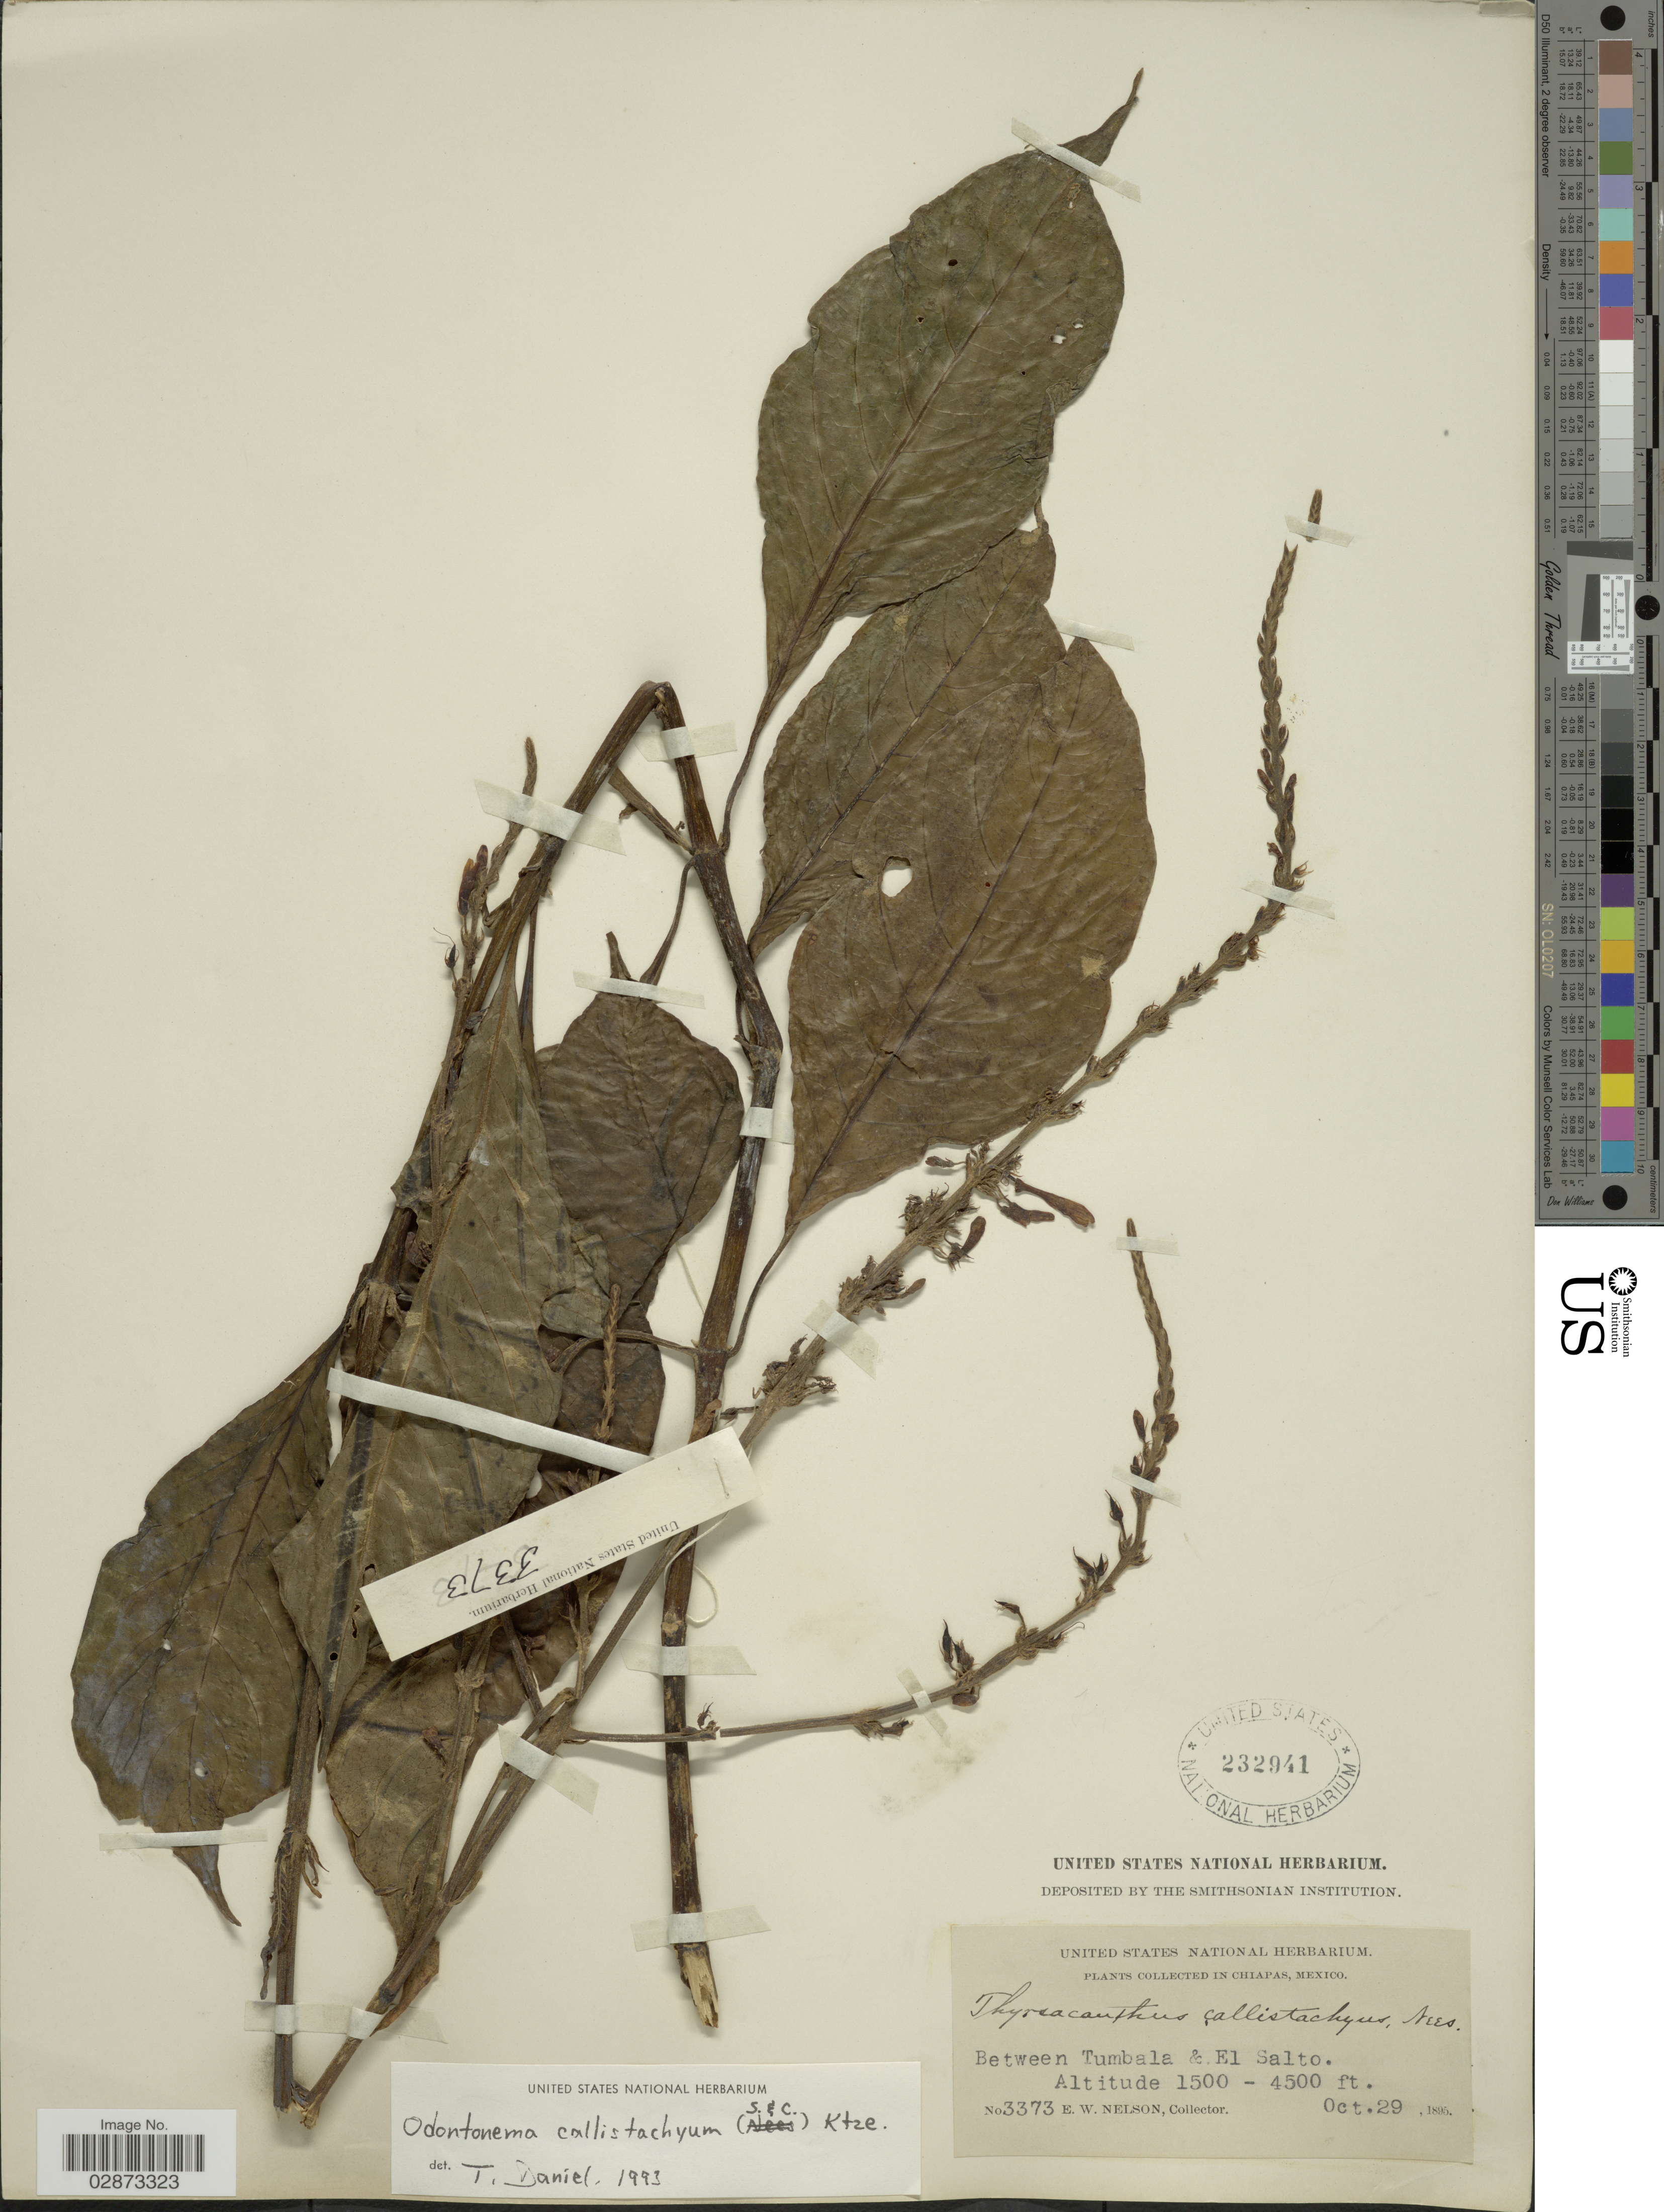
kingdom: Plantae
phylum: Tracheophyta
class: Magnoliopsida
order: Lamiales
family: Acanthaceae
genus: Odontonema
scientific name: Odontonema callistachyum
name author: (Schltdl. & Cham.) Kuntze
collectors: E. W. Nelson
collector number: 3373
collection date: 1895-10-29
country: Mexico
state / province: Chiapas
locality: Between Tumbala & El Salto.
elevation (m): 457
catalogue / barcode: US 232941